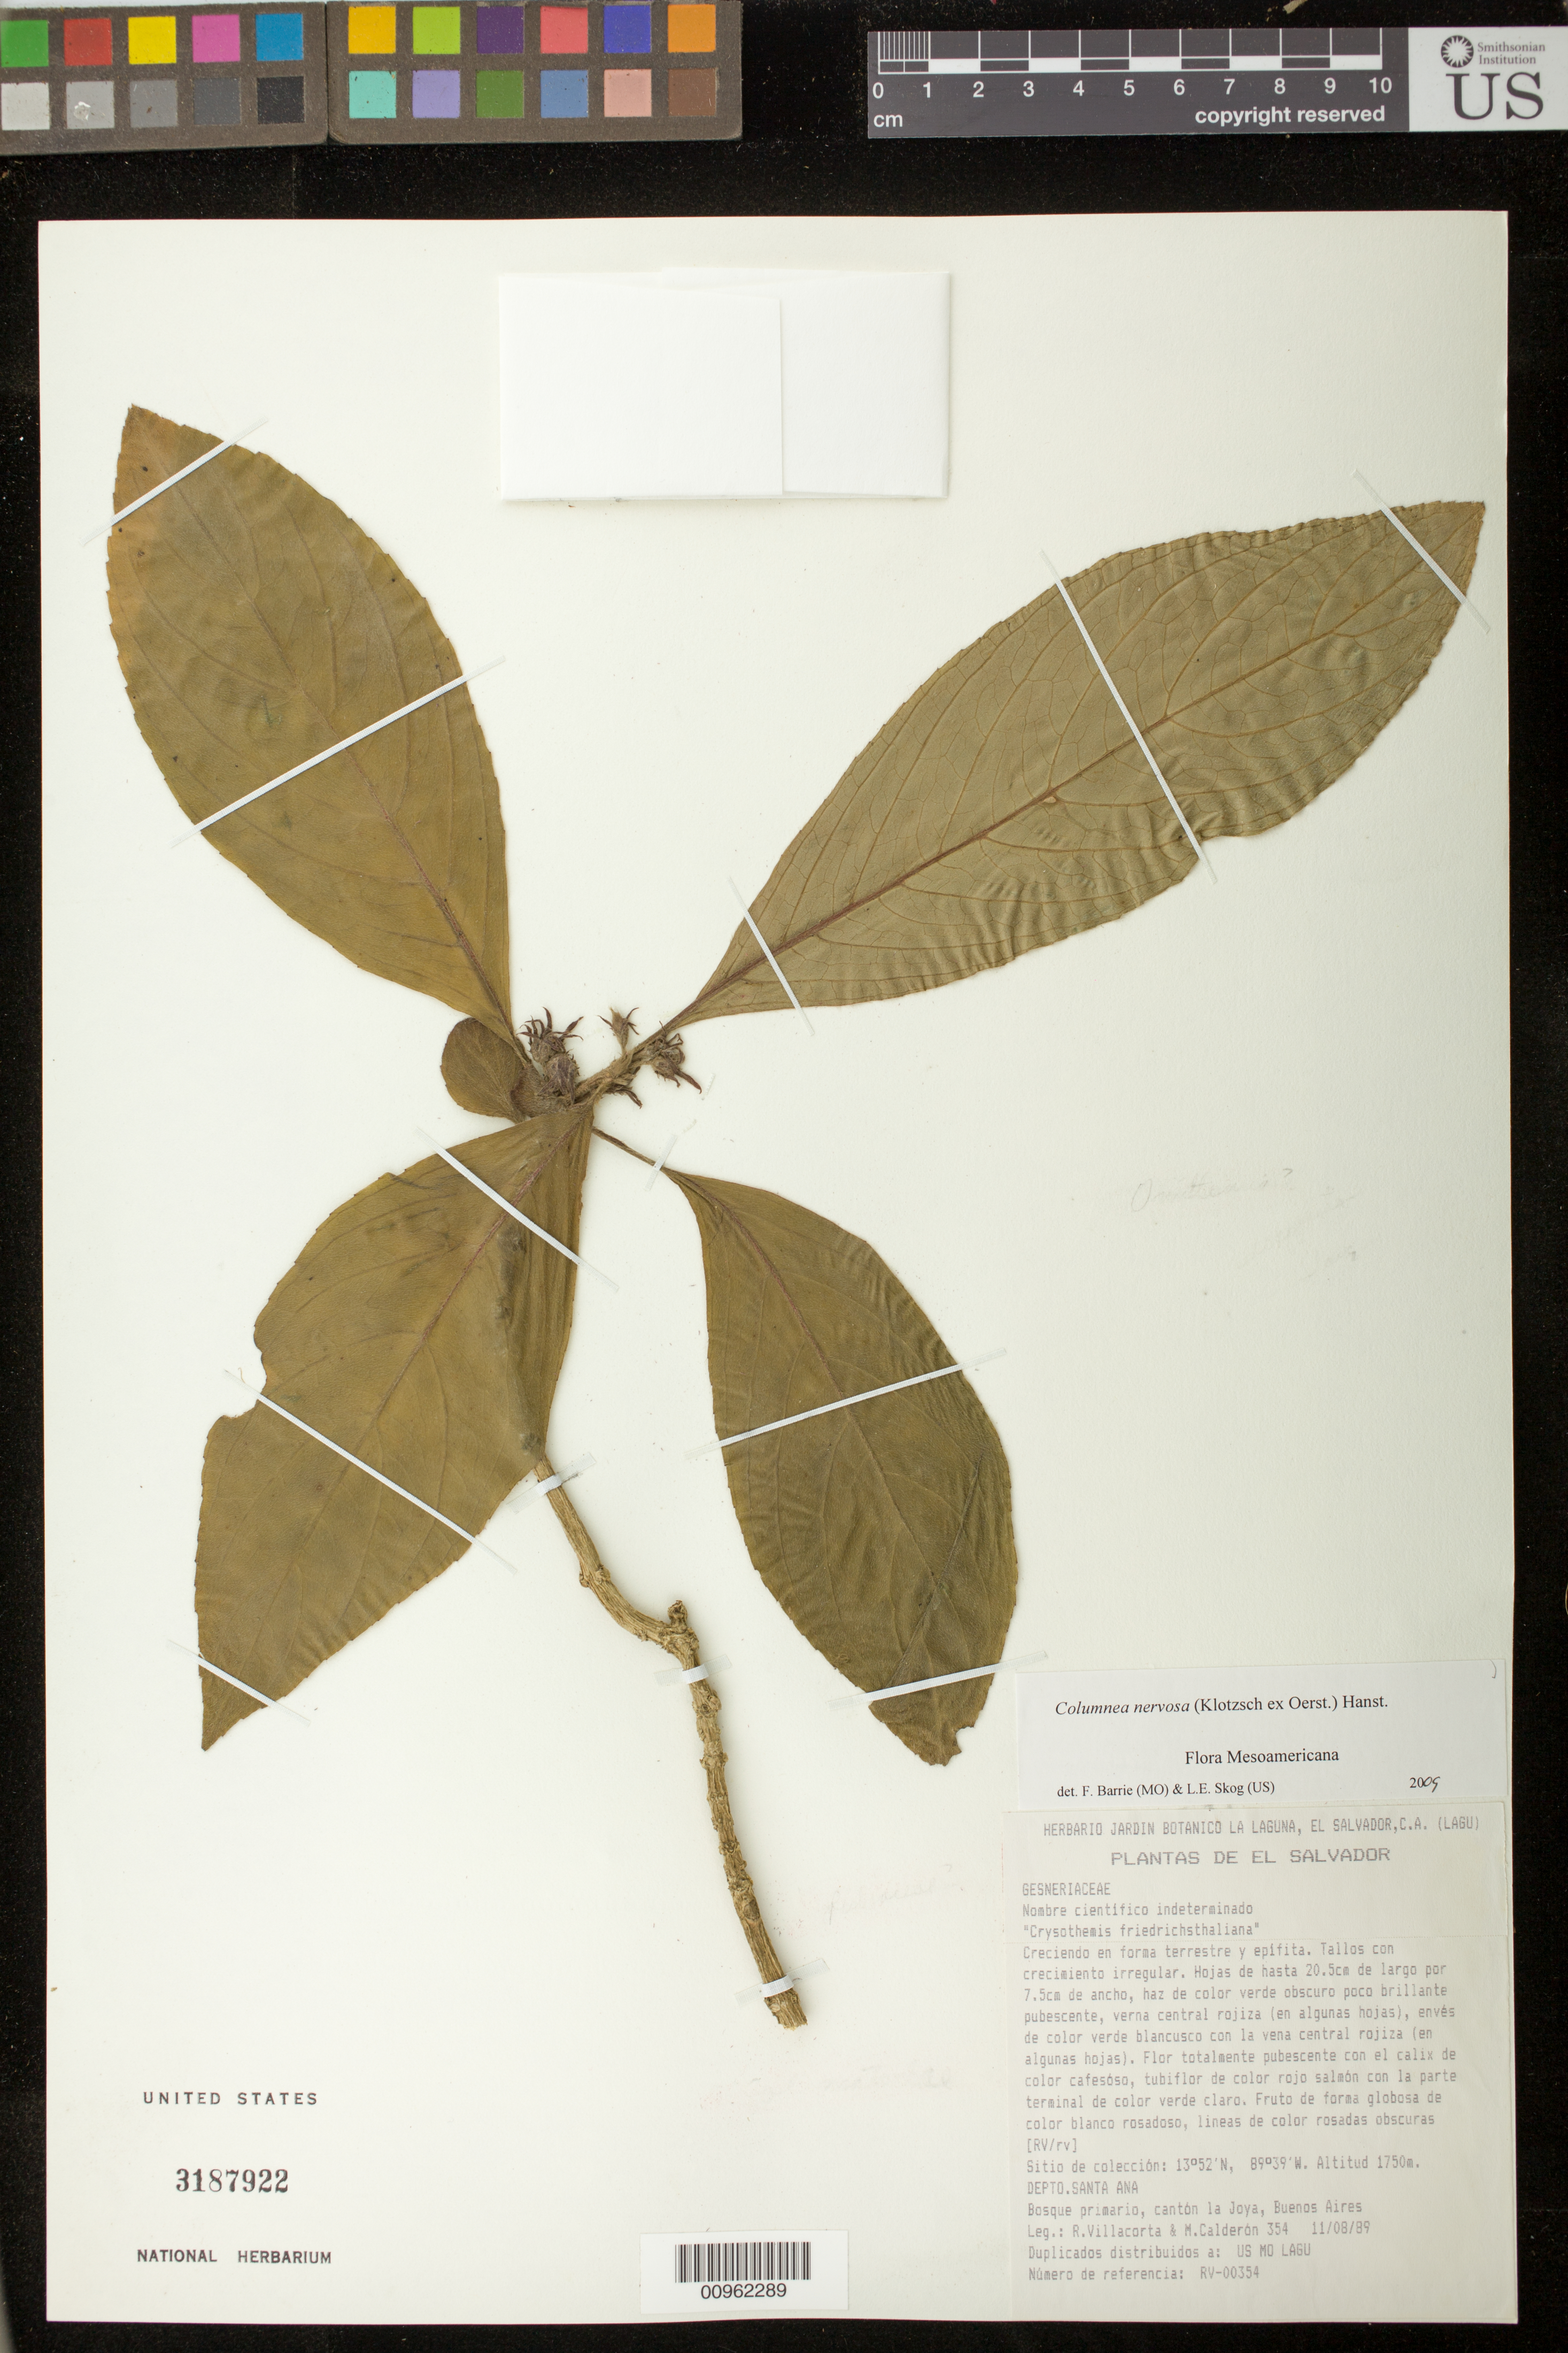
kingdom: Plantae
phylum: Tracheophyta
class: Magnoliopsida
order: Lamiales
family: Gesneriaceae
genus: Columnea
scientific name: Columnea nervosa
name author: (Klotzsch ex Oerst.) Hanst.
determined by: Barrie, F. R.; Skog, Laurence E.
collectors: R. Villacorta & M. Calderon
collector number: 354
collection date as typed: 11 Aug 1989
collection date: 1989-08-11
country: El Salvador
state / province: Santa Ana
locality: Cantón la Joya, Buenos Aires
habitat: Bosque primario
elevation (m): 1750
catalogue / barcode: US 3187922